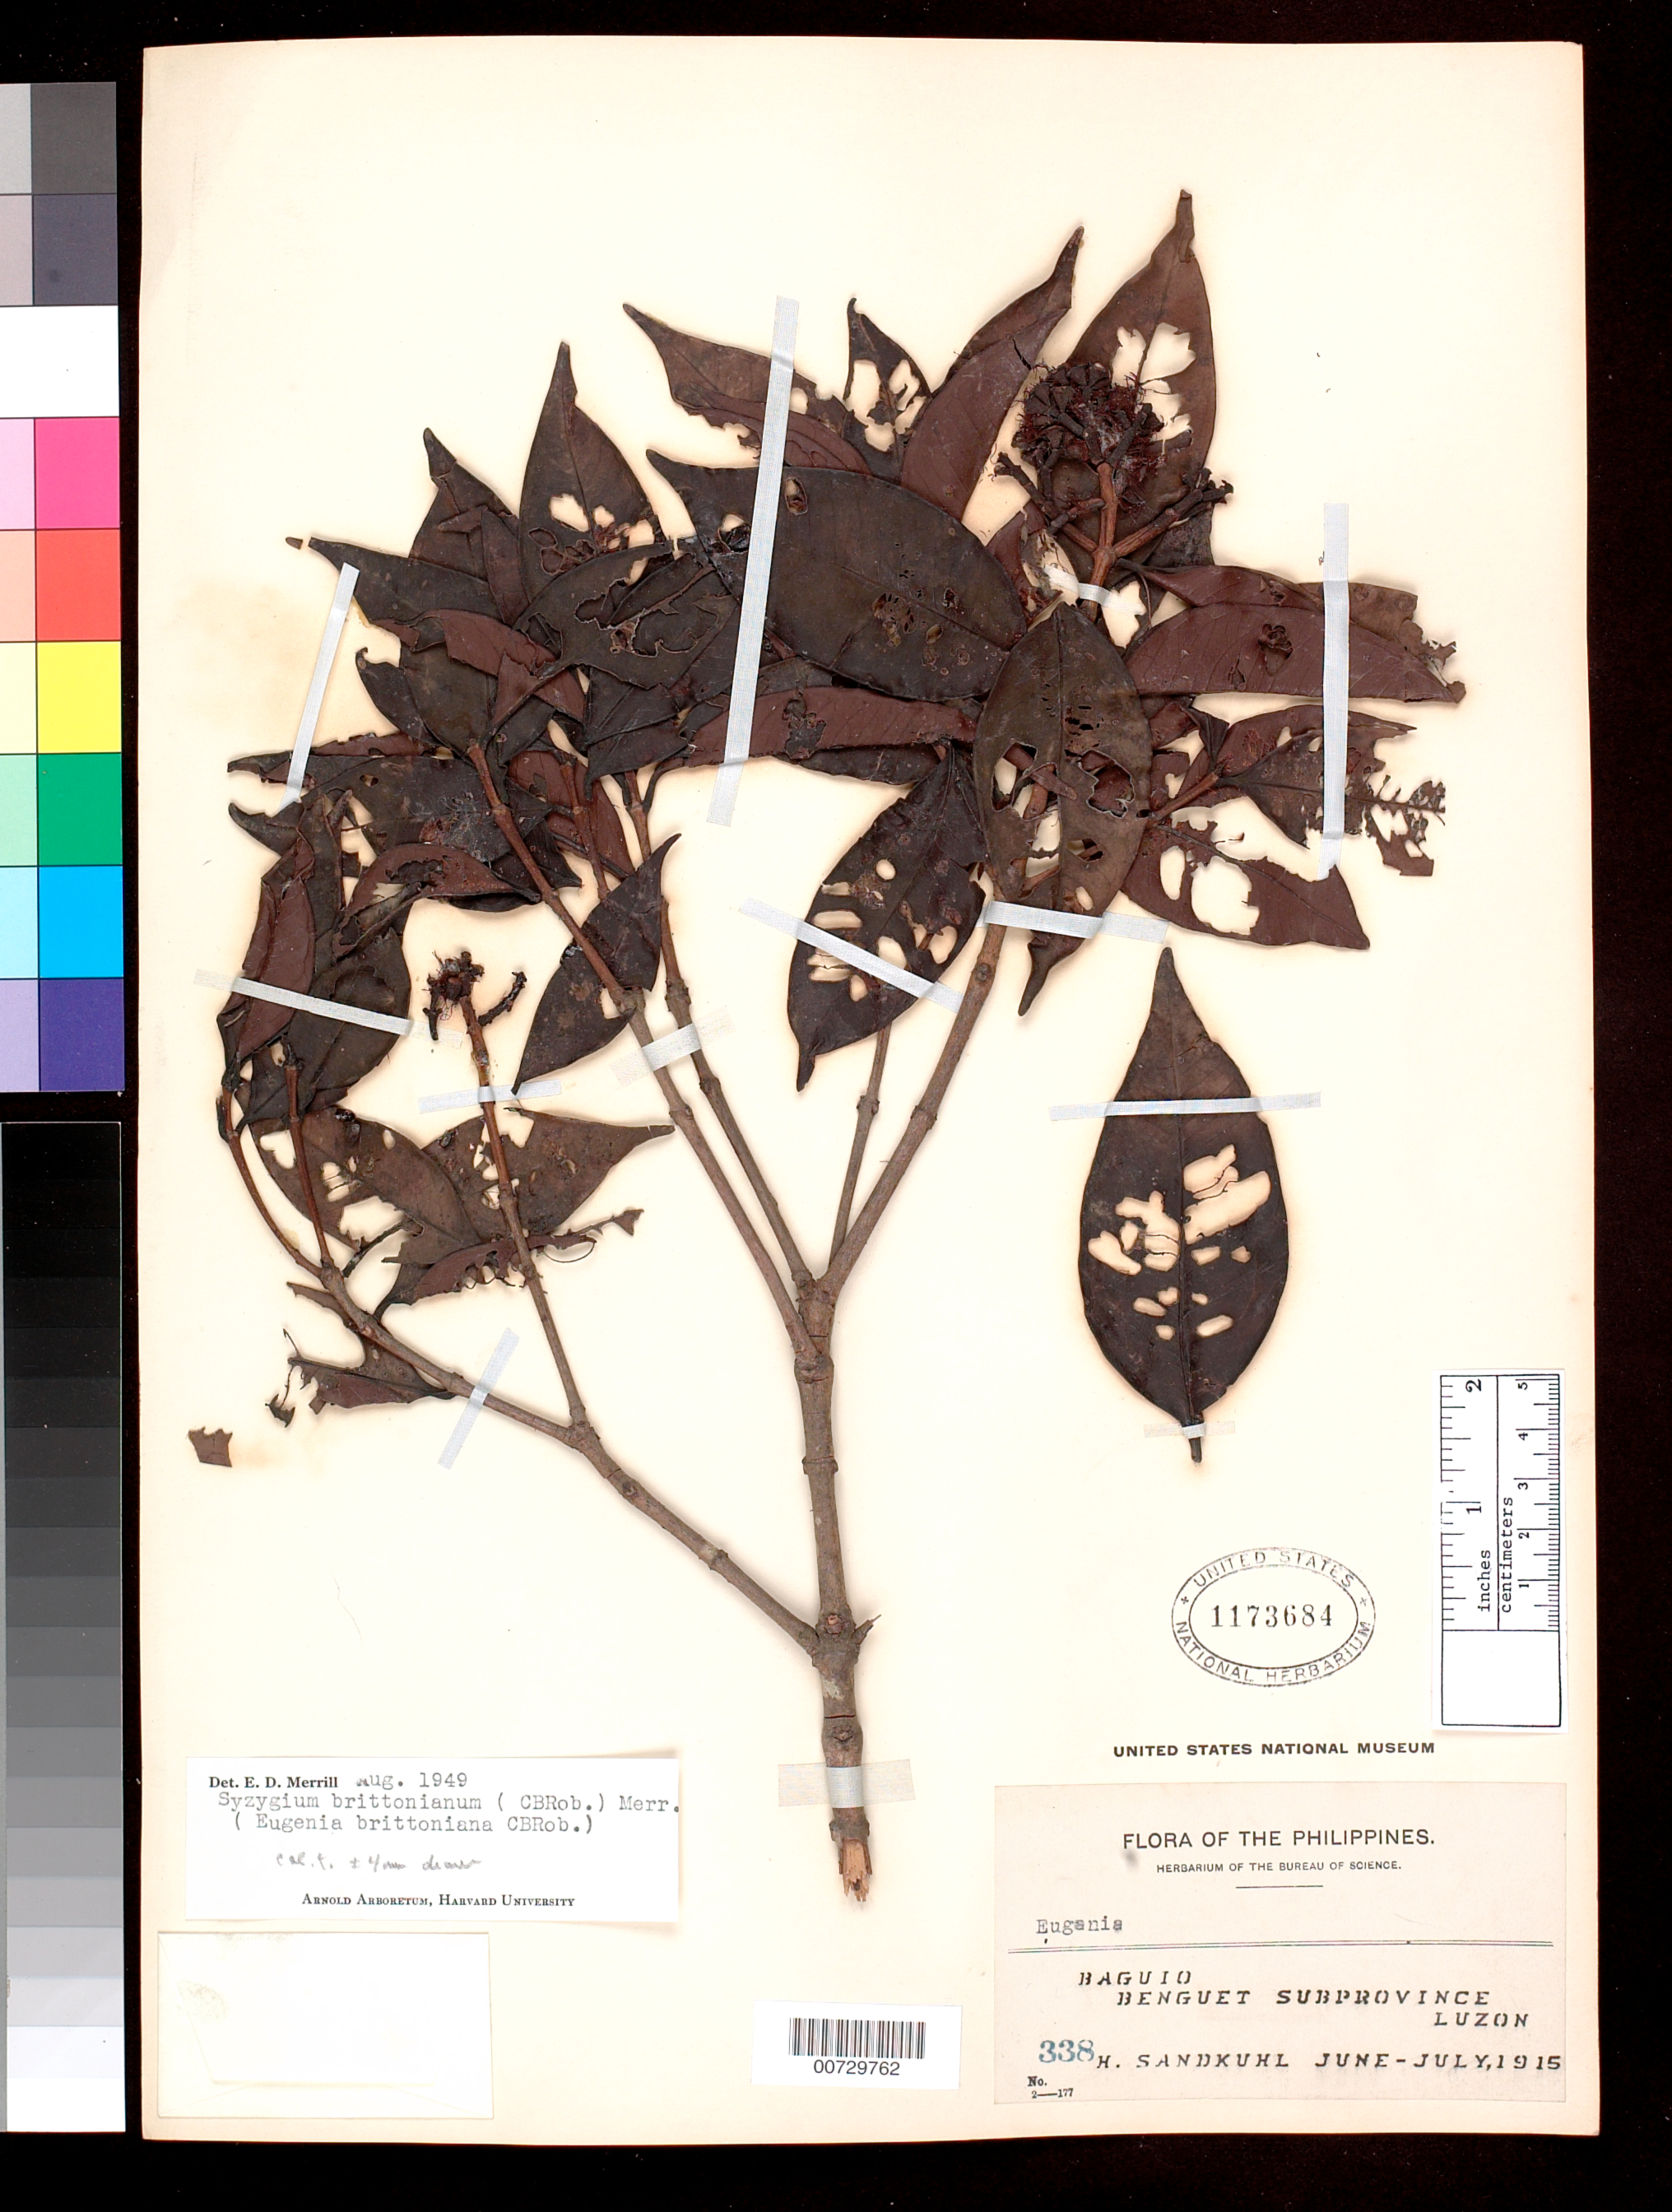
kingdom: Plantae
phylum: Tracheophyta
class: Magnoliopsida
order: Myrtales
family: Myrtaceae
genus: Syzygium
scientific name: Syzygium brittonianum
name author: (C.B. Rob.) Merr.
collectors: H. Sandkuhl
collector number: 338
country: Philippines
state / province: Cordillera (Administrative Region)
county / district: Benguet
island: Luzon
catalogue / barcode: US 1173684